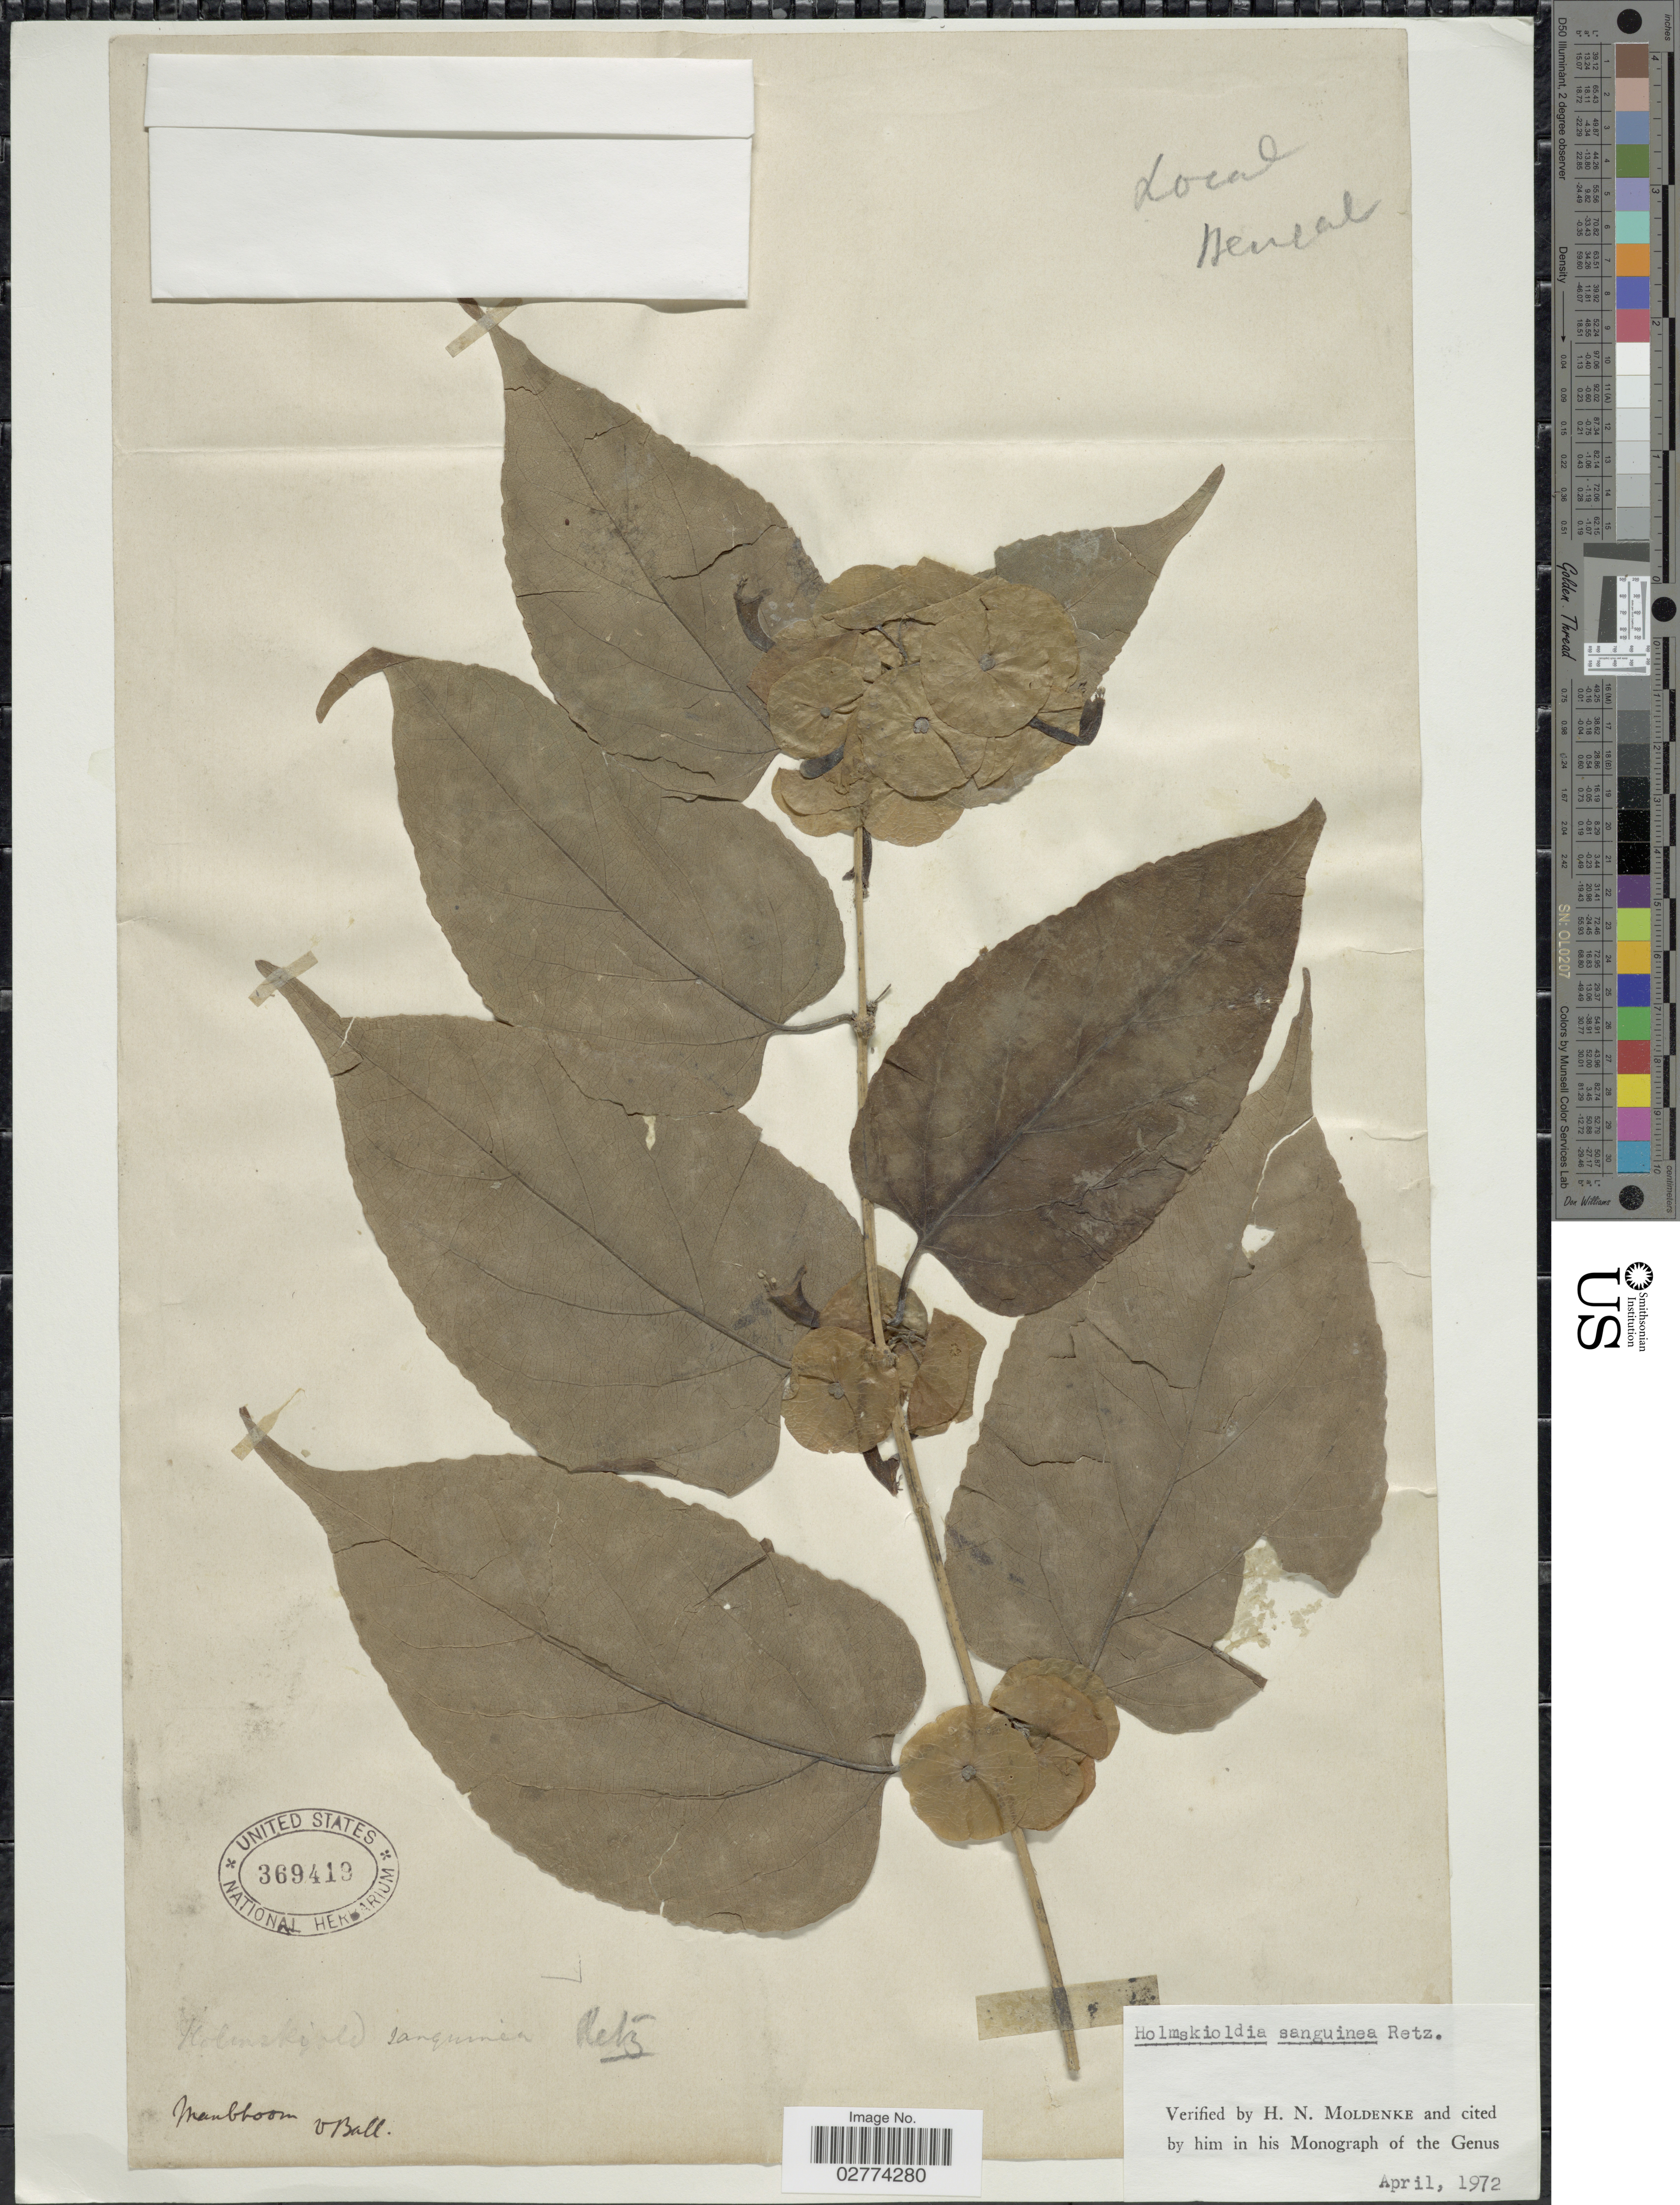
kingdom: Plantae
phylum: Tracheophyta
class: Magnoliopsida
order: Lamiales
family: Lamiaceae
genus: Holmskioldia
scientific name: Holmskioldia sanguinea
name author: Retz.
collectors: -- Ball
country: India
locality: Manbhoom. Bengal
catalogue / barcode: US 369419